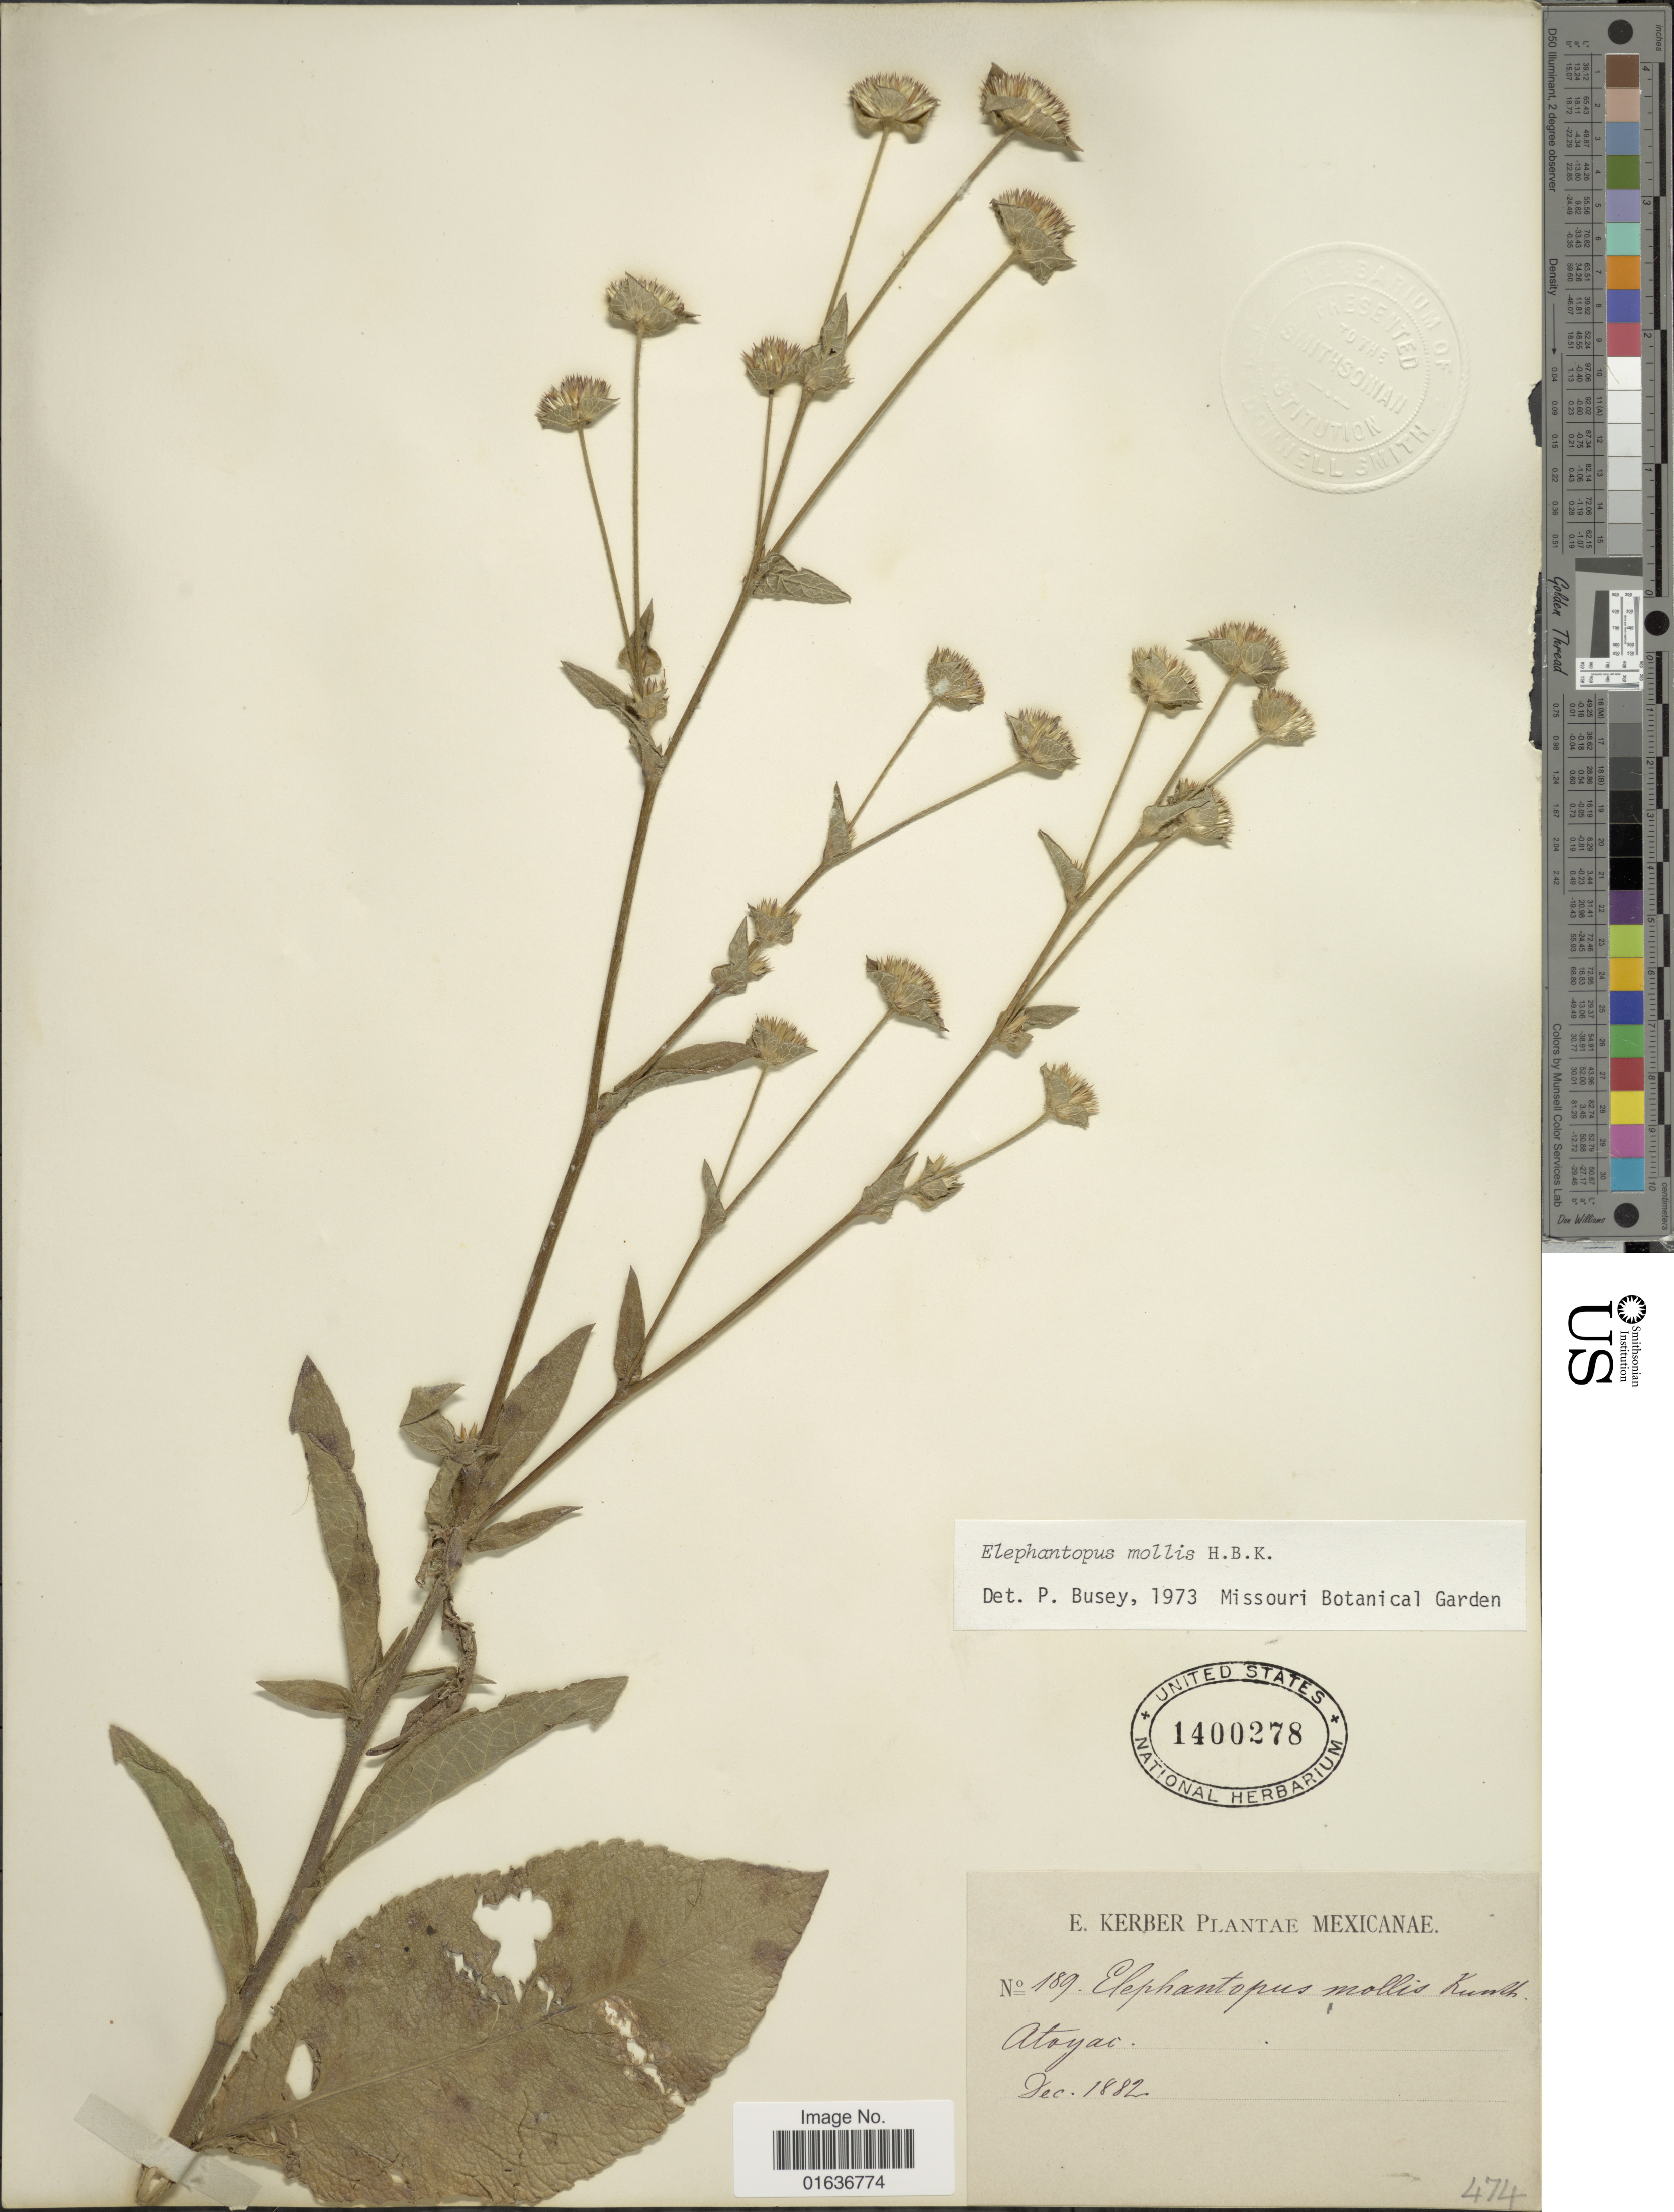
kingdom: Plantae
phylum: Tracheophyta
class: Magnoliopsida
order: Asterales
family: Asteraceae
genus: Elephantopus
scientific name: Elephantopus mollis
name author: Kunth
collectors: E. Kerber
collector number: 189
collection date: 1882-12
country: Mexico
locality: Atoyai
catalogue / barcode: US 1400278